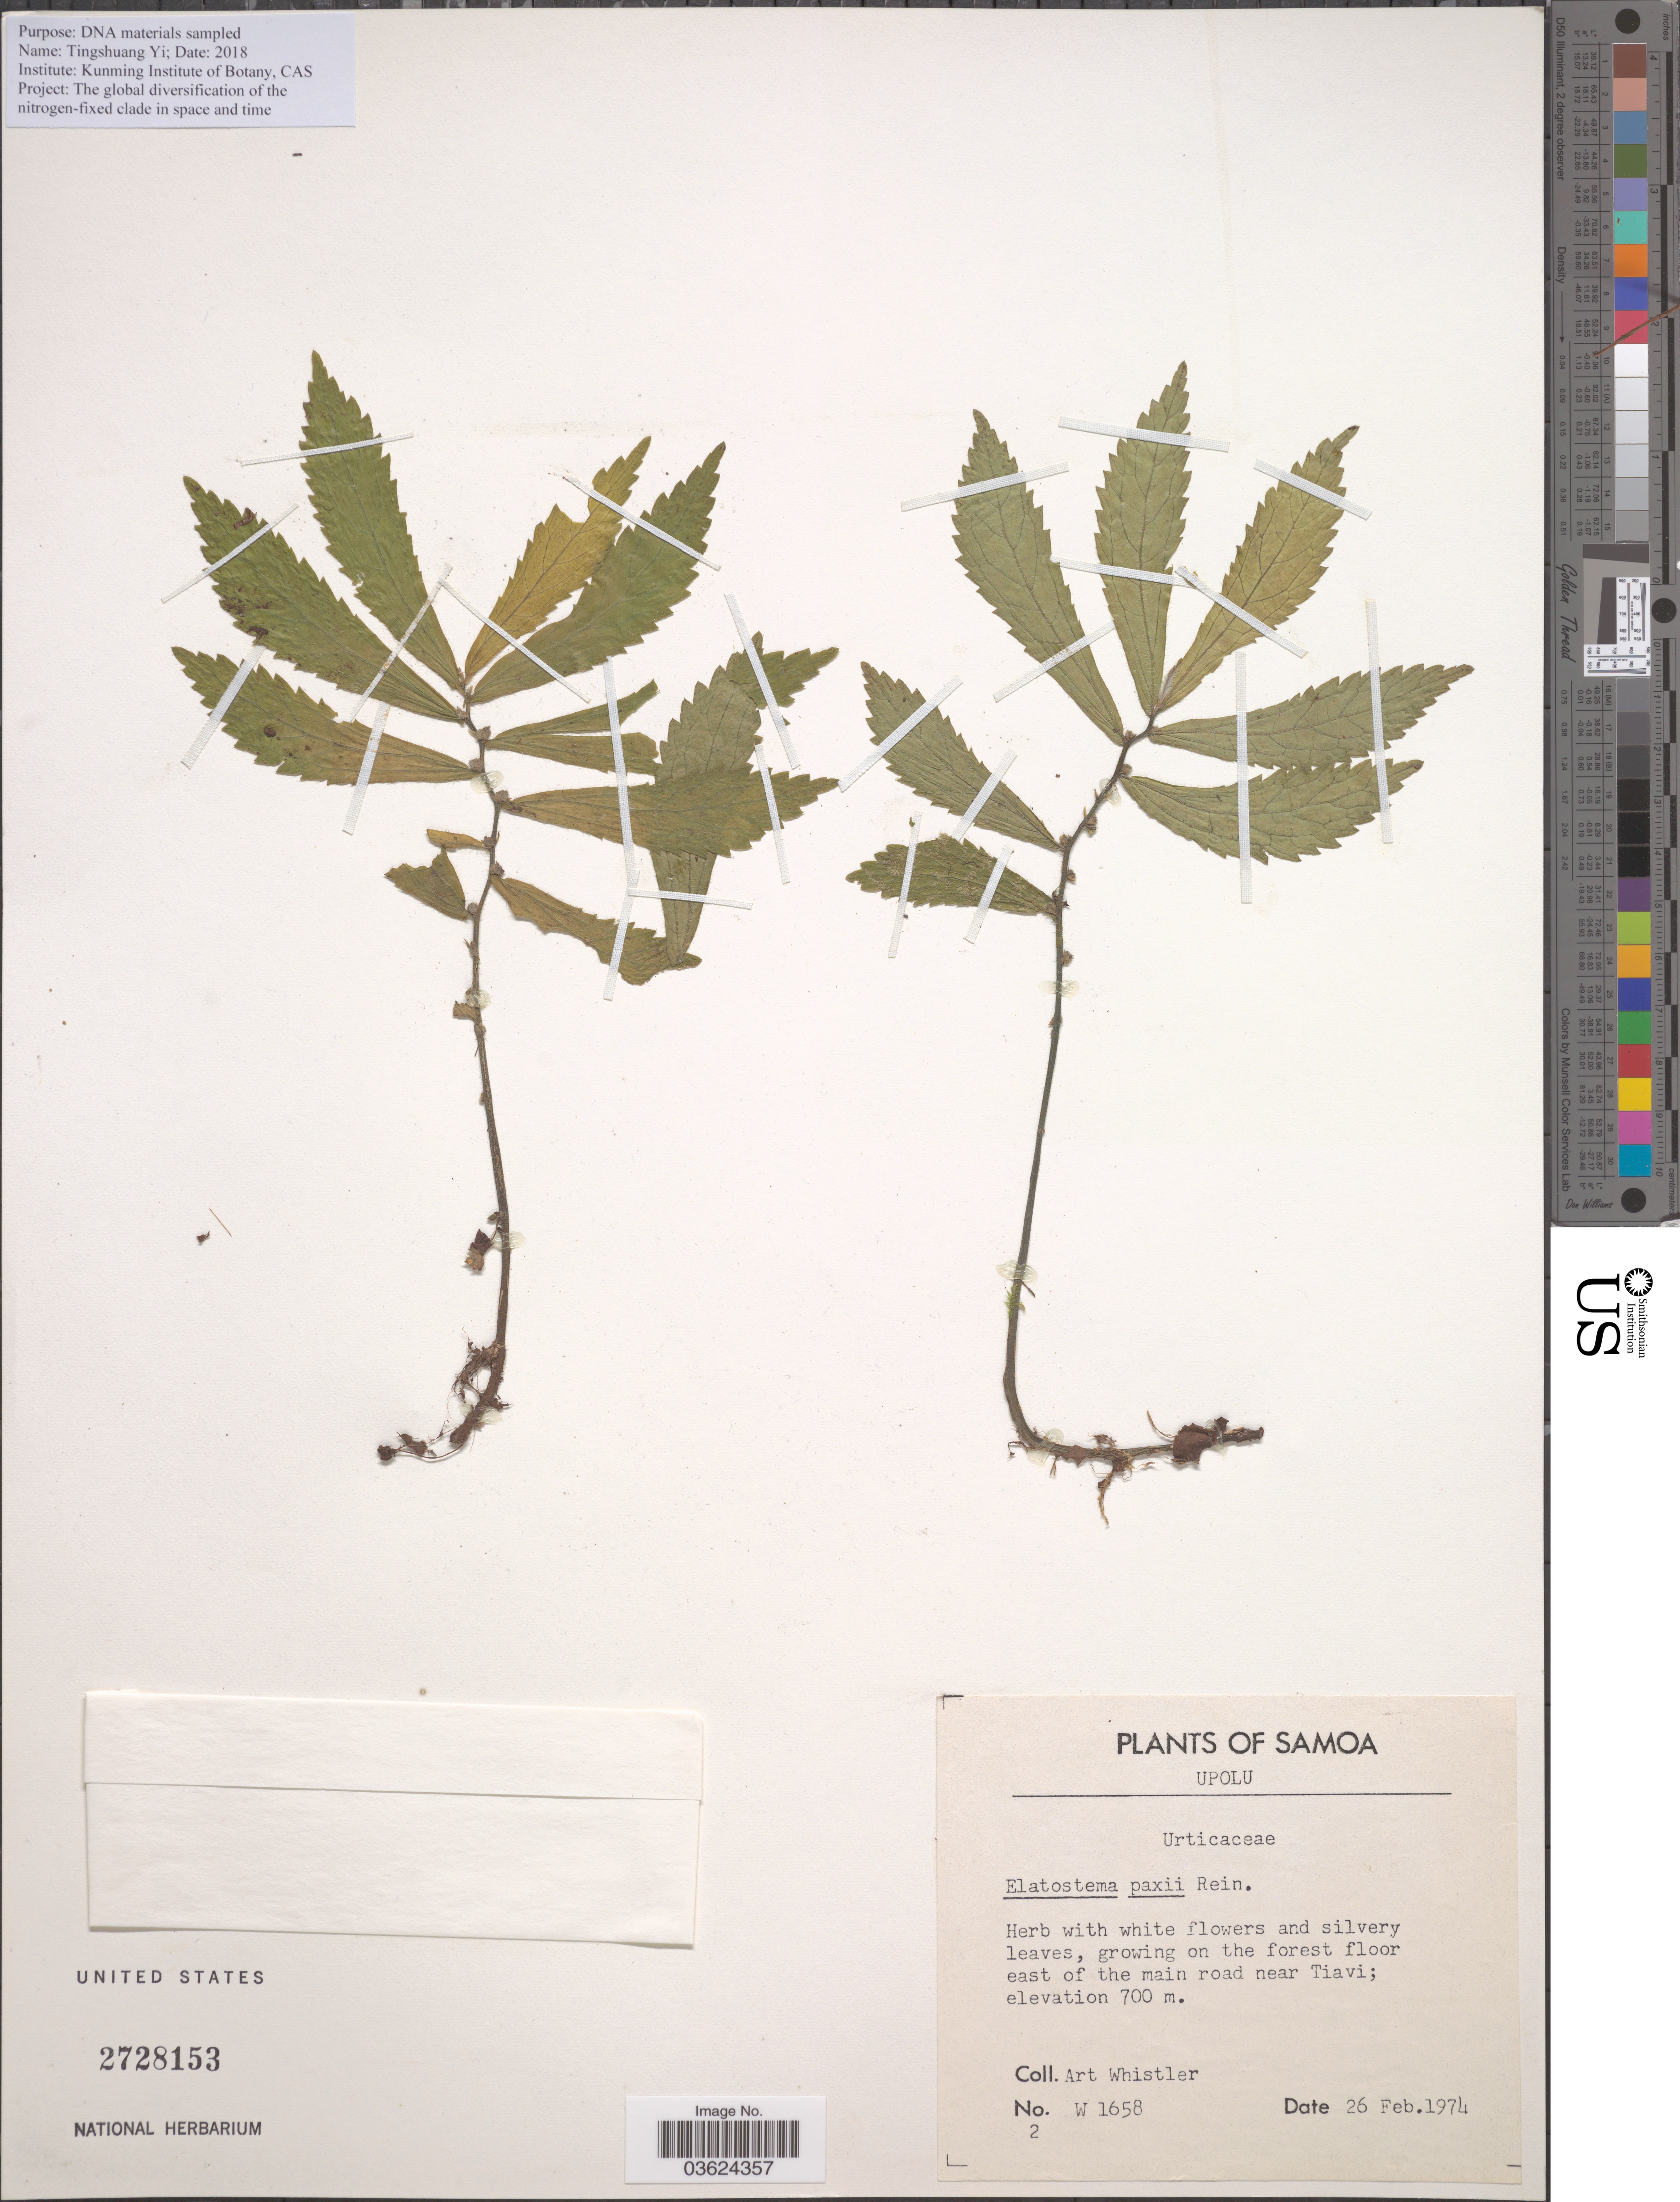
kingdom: Plantae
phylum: Tracheophyta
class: Magnoliopsida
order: Rosales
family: Urticaceae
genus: Elatostema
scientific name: Elatostema paxii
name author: Reinecke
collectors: A. Whistler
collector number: W 1658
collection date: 1974-02-26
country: Samoa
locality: Samoa, Upolu. growing on the forest floor east of the main road near Tiavi.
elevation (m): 700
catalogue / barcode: US 2728153